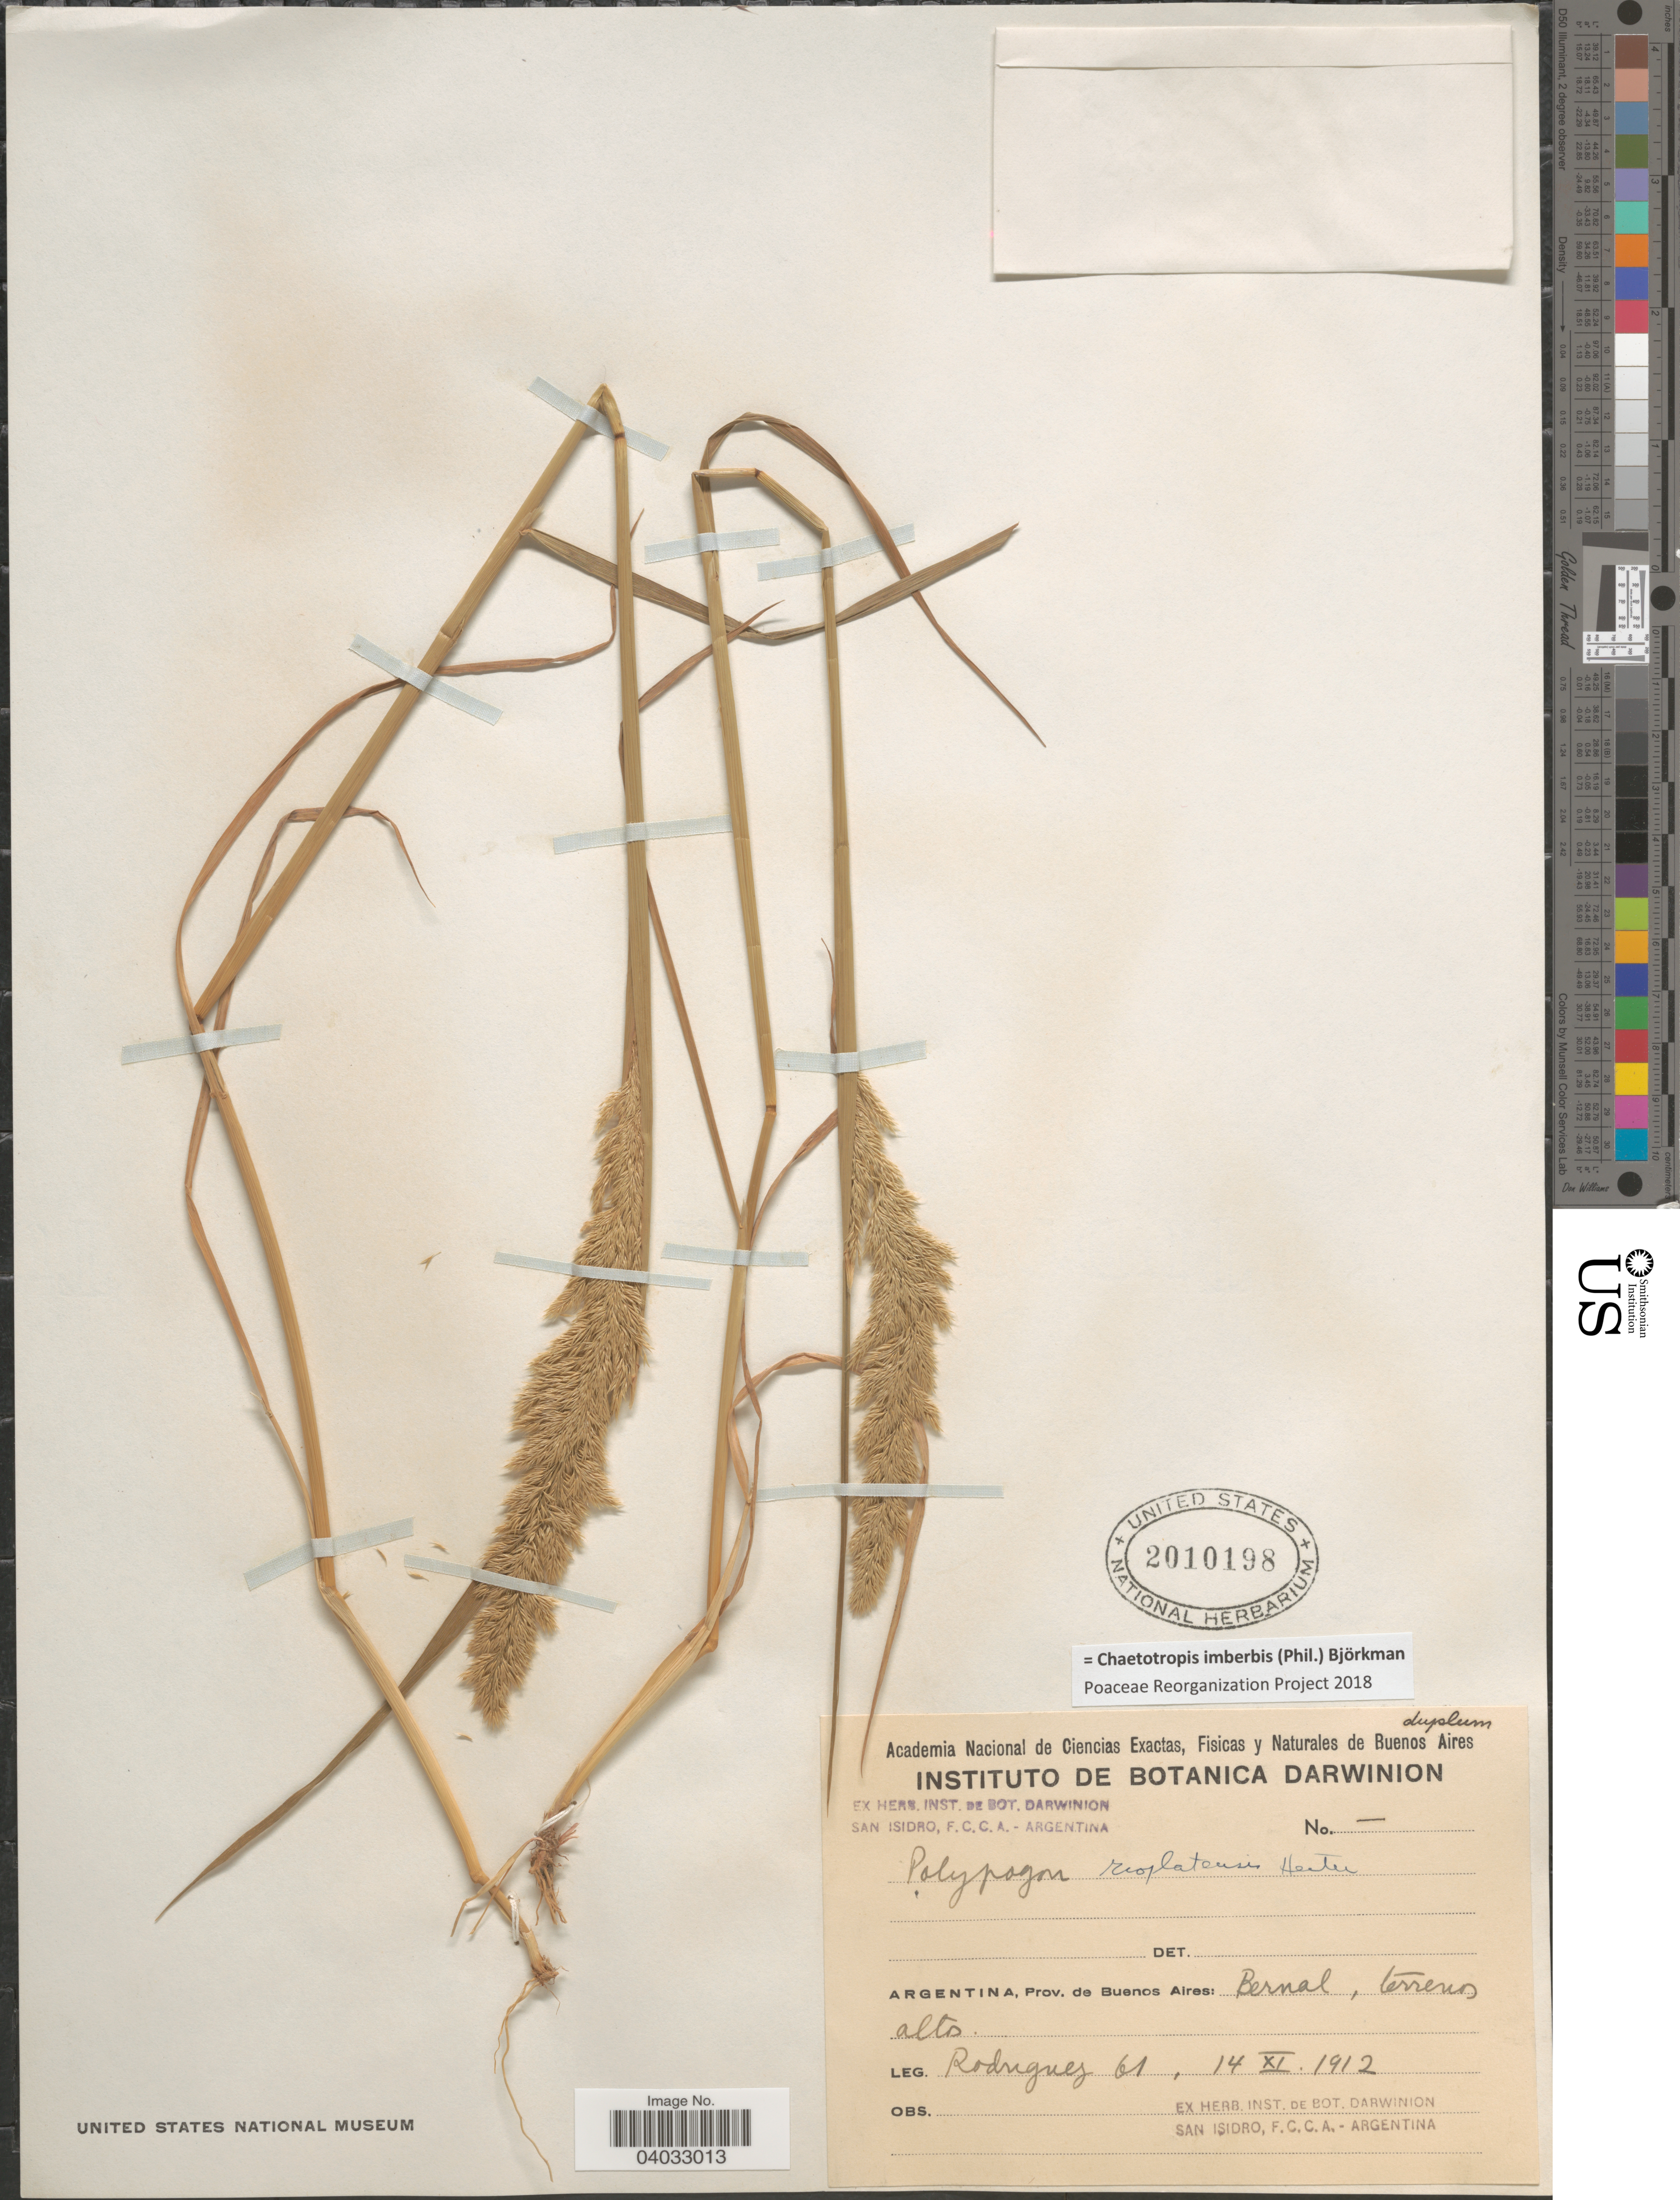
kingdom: Plantae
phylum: Tracheophyta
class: Liliopsida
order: Poales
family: Poaceae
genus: Chaetotropis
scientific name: Chaetotropis imberbis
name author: (Phil.) Björkman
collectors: Rodriguez, --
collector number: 61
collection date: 1912-11-14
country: Argentina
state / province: Buenos Aires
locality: Bernal, terrenos alto.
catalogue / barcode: US 2010198